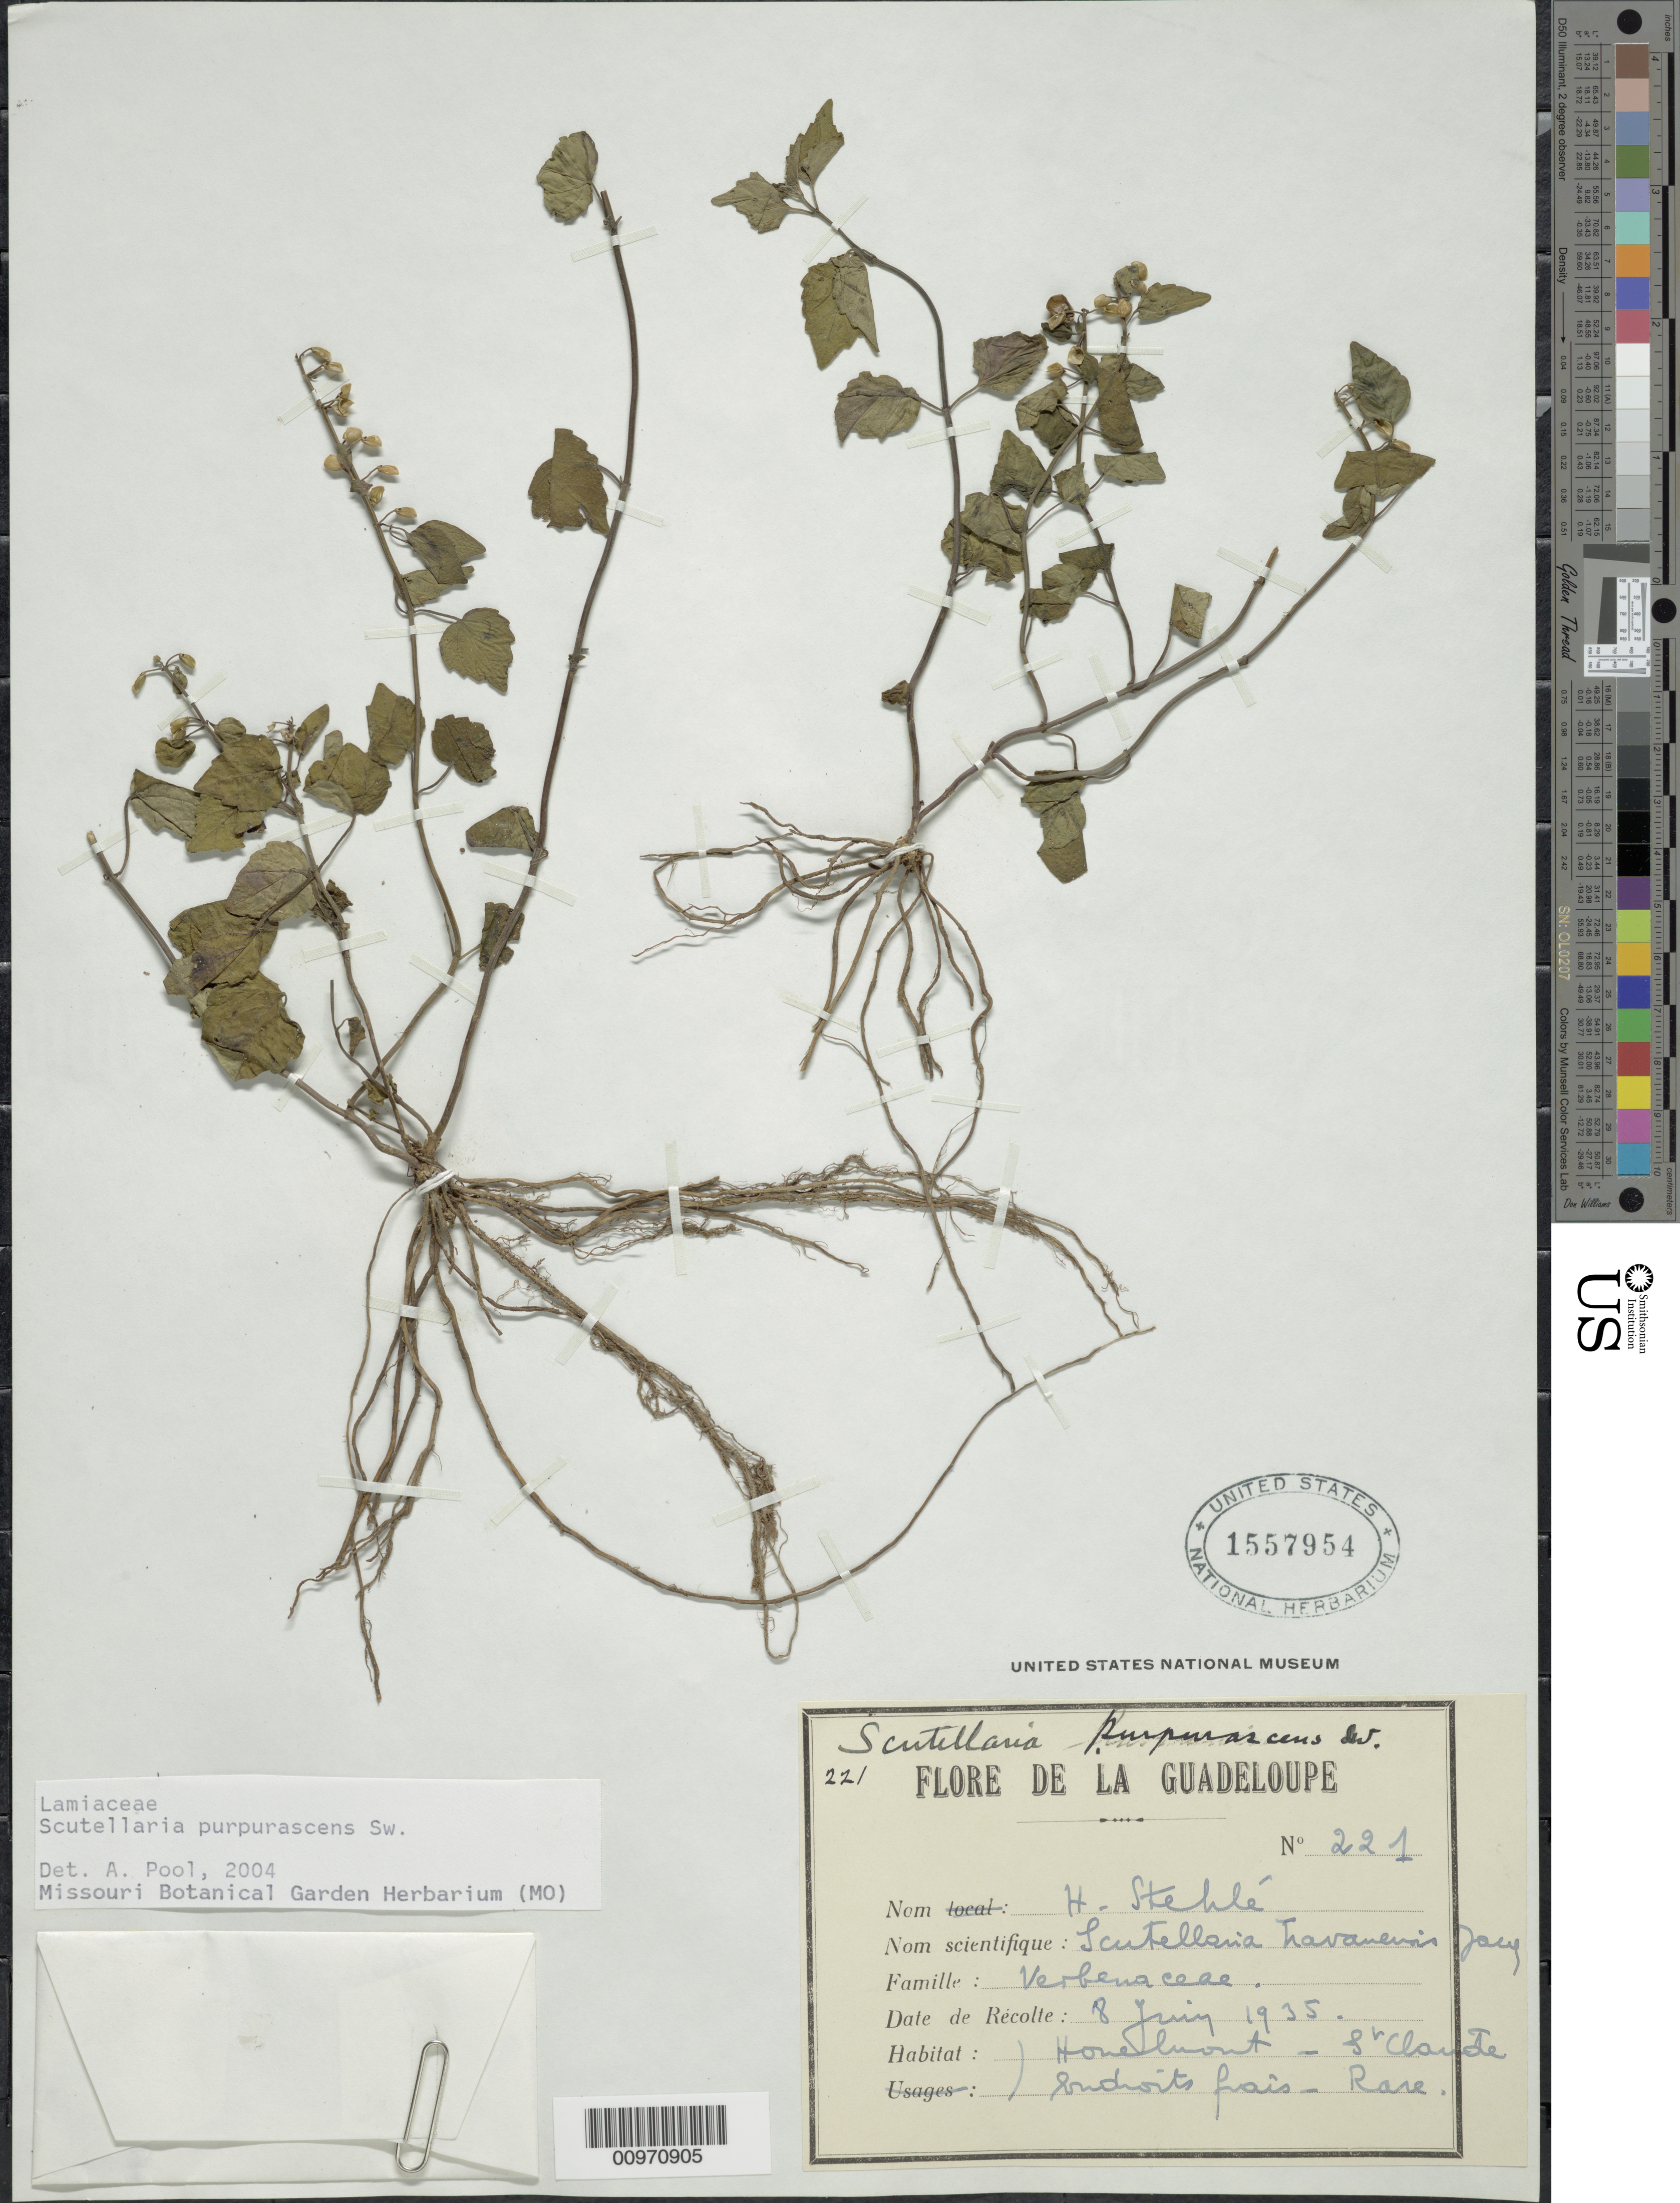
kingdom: Plantae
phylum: Tracheophyta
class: Magnoliopsida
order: Lamiales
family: Lamiaceae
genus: Scutellaria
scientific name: Scutellaria purpurascens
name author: Sw.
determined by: Pool, A., (MO), Missouri Botanical Garden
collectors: H. Stehlé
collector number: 221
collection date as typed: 08 Jun 1935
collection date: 1935-06-08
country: Guadeloupe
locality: Honelmont, St. Claude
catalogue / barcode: US 1557954